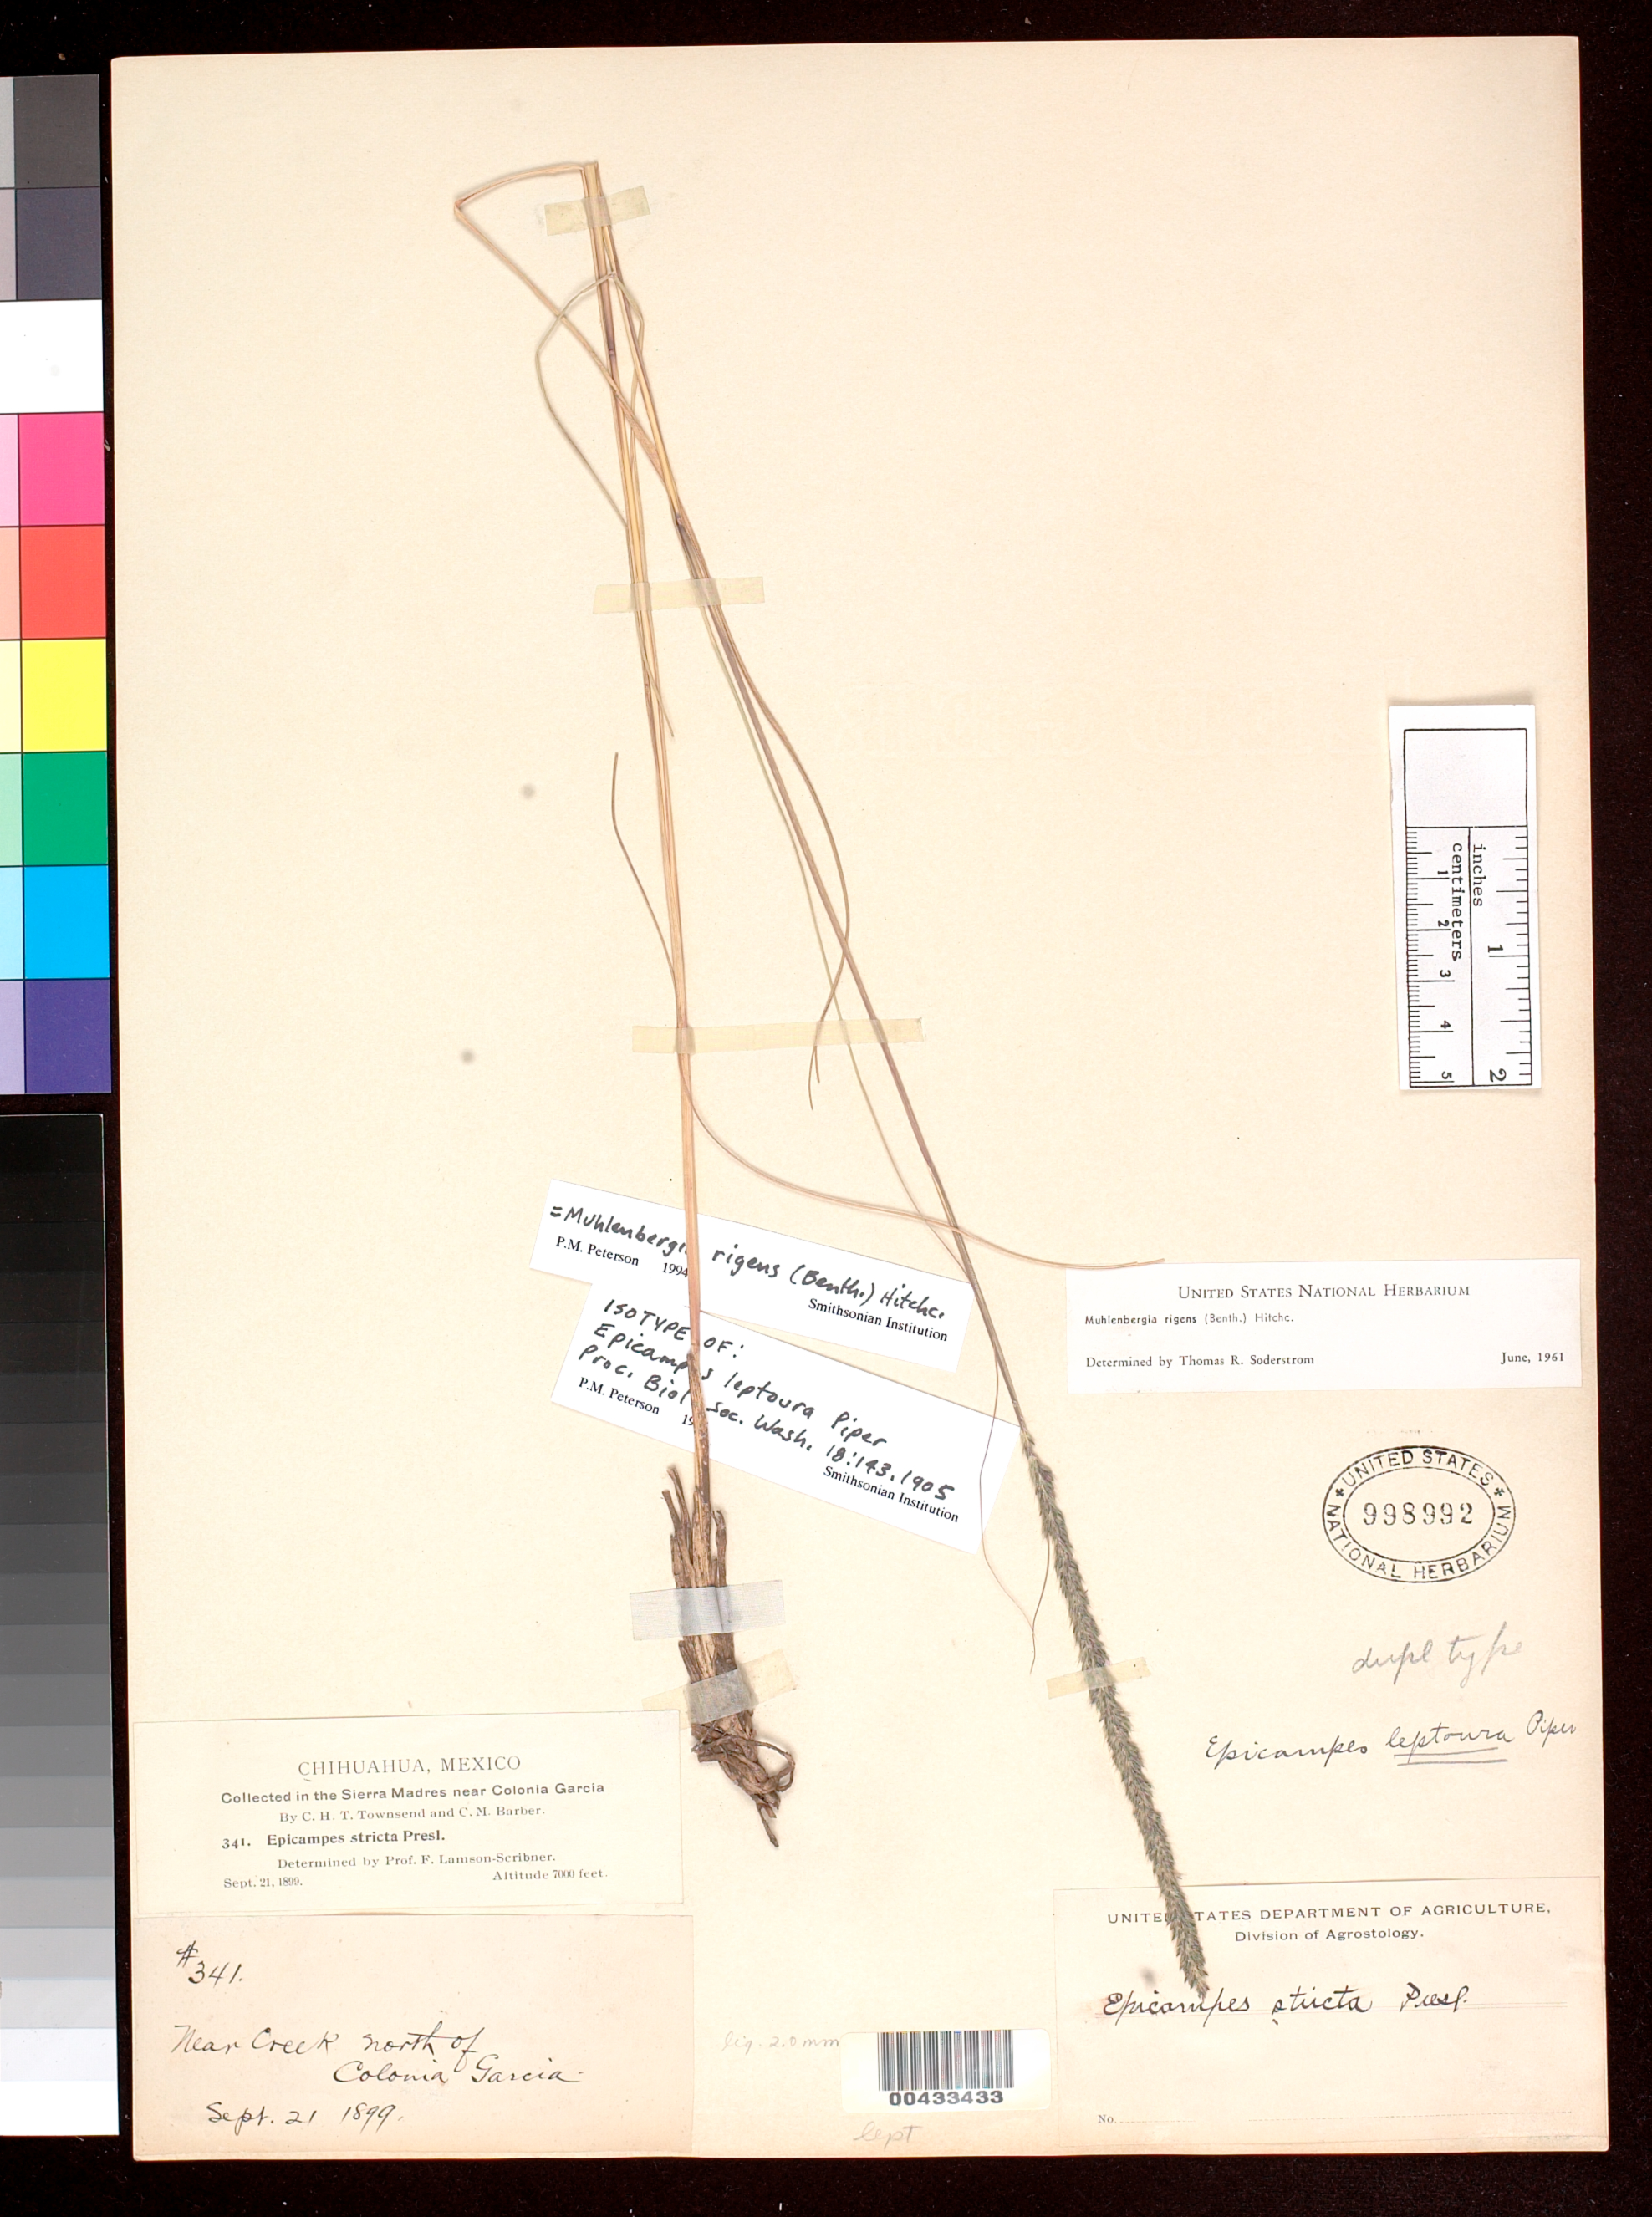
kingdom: Plantae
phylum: Tracheophyta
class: Liliopsida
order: Poales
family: Poaceae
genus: Epicampes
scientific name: Epicampes leptoura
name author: Piper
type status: Isotype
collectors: C. H. T. Townsend & C. Barber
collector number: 341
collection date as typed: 21 Sep 1899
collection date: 1899-09-21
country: Mexico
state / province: Chihuahua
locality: Sierra Madres near Colonia Garcia.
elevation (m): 2134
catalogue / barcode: US 998992